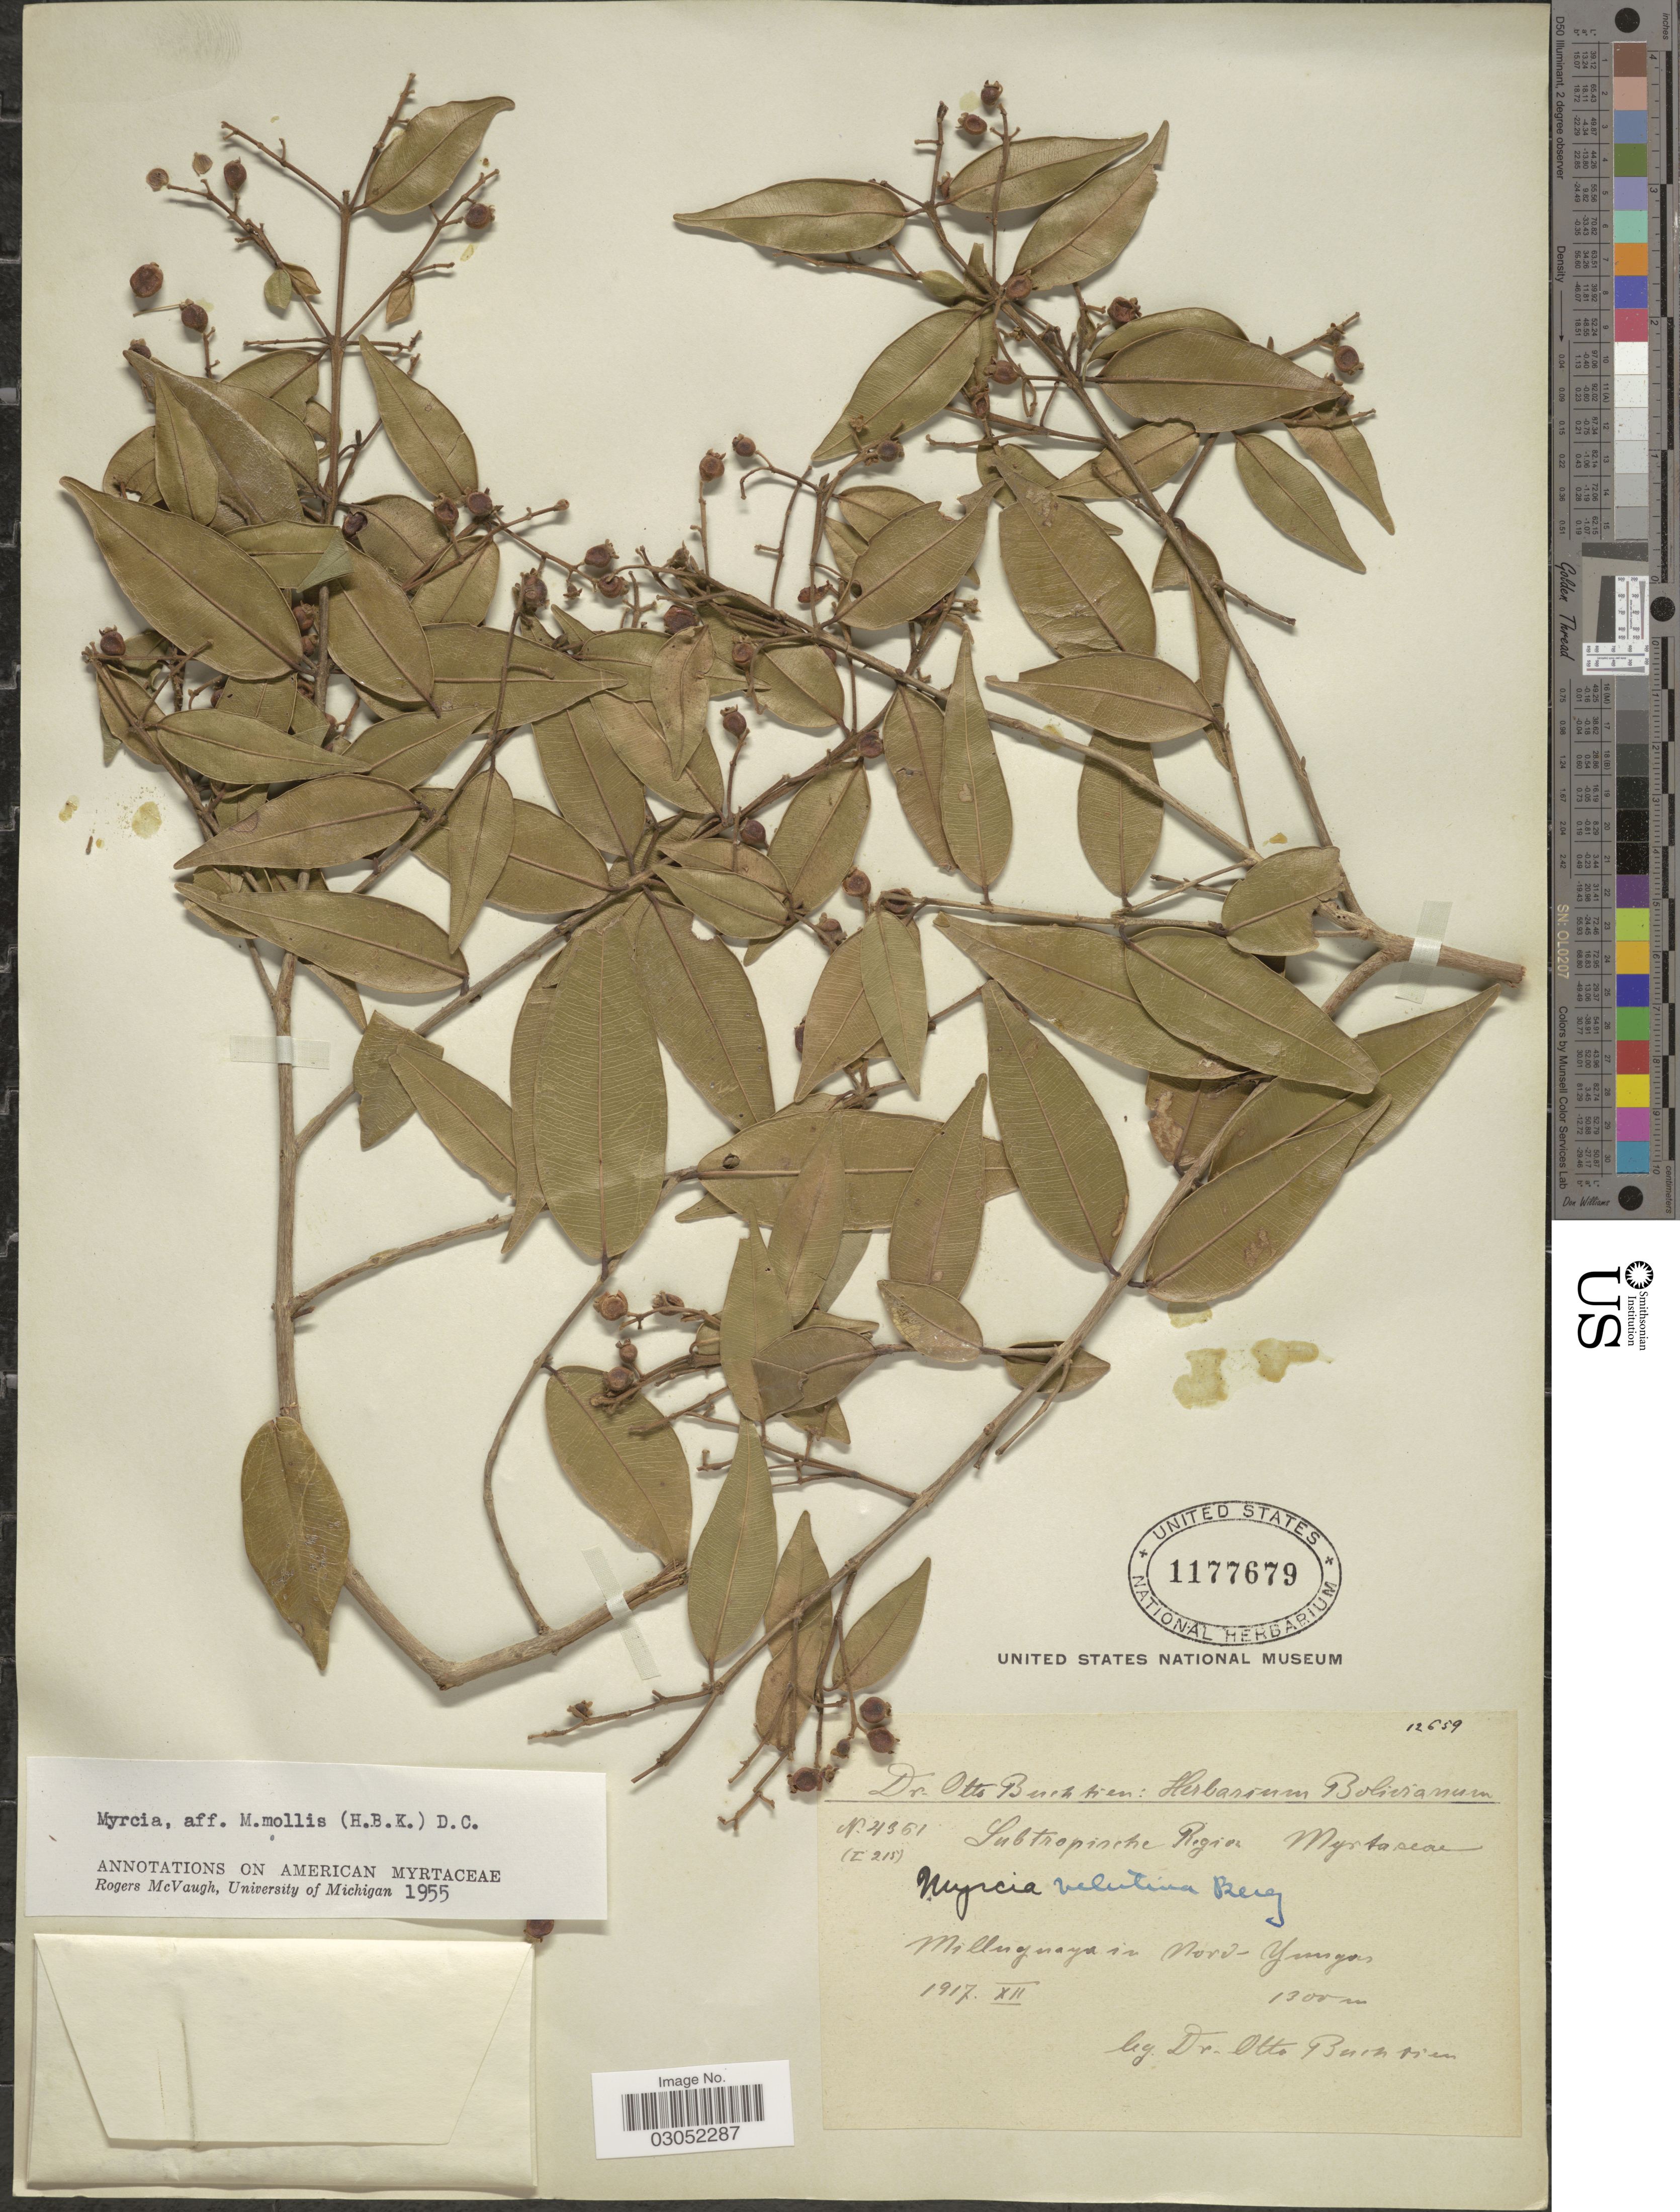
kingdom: Plantae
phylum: Tracheophyta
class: Magnoliopsida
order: Myrtales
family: Myrtaceae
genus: Myrcia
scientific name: Myrcia mollis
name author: (Kunth) DC.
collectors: O. Buchtien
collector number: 4361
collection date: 1917-12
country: Bolivia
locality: Milluyunga in Nord-Yungas.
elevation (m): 1300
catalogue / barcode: US 1177679